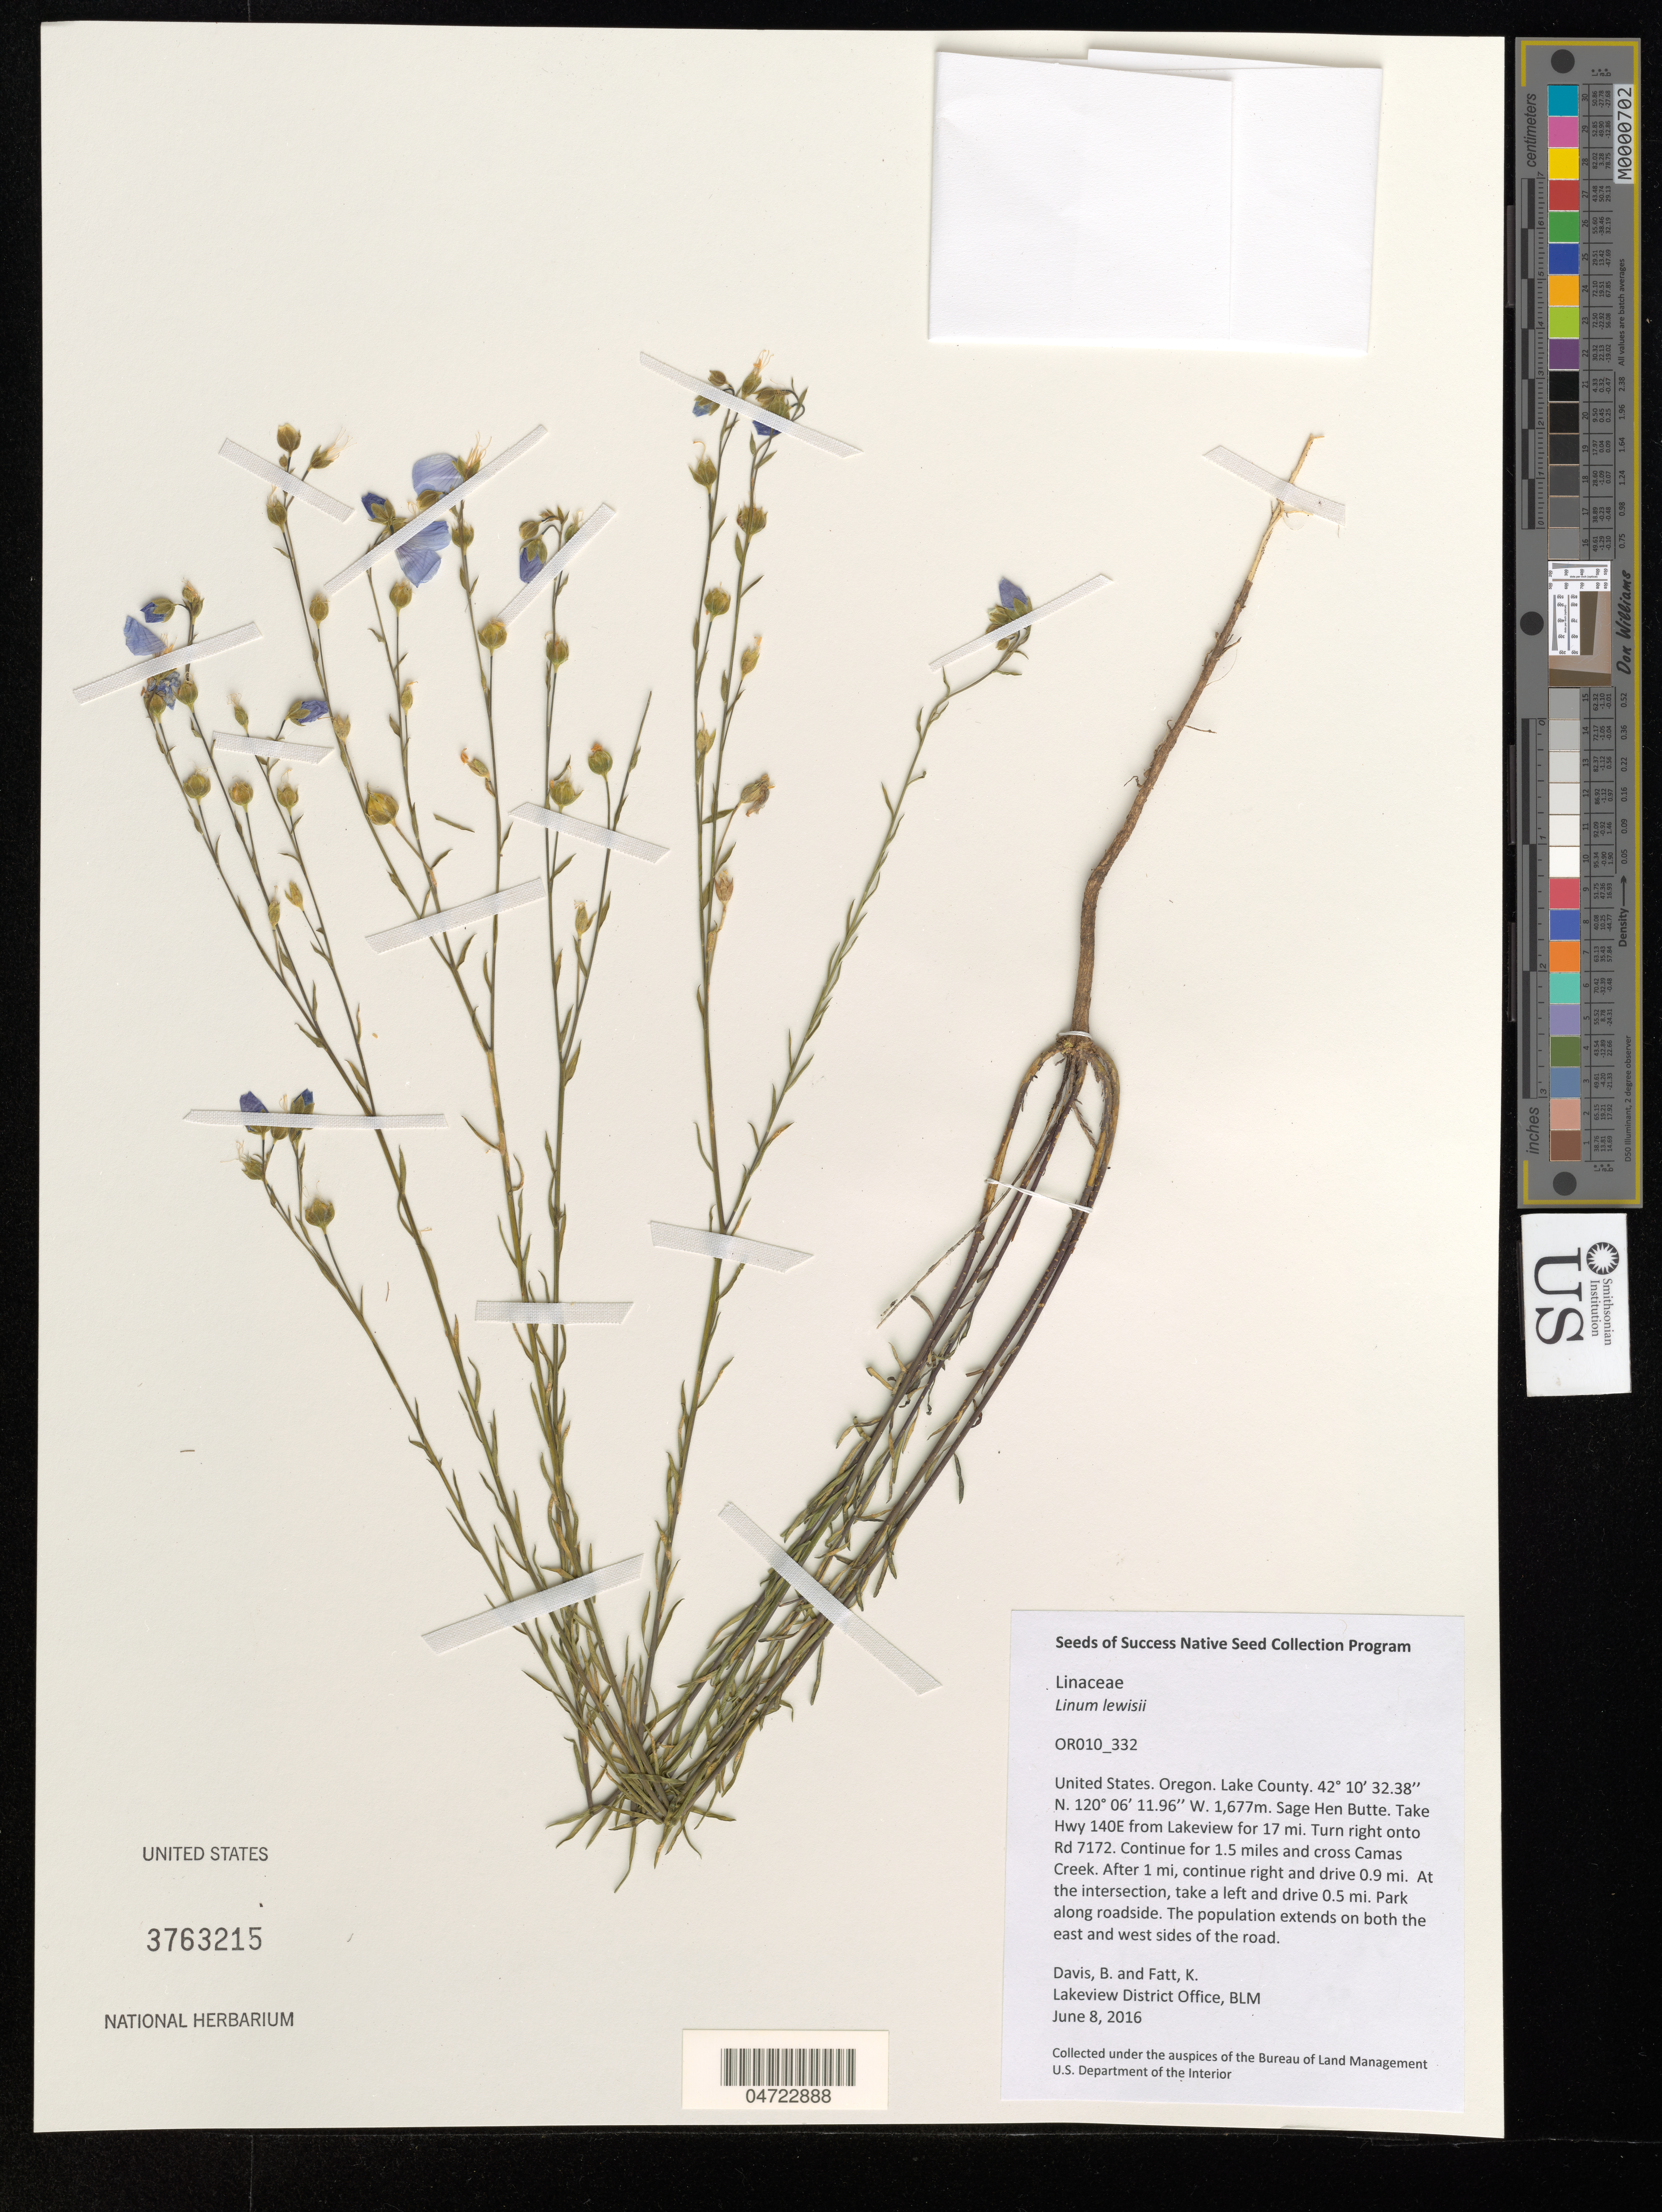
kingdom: Plantae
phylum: Tracheophyta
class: Magnoliopsida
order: Malpighiales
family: Linaceae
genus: Linum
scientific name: Linum lewisii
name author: Pursh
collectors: B. Davis & K. Fatt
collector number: OR010_332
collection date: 2016-06-08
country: United States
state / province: Oregon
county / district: Lake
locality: Lake County. Sage Hen Butte. Take Hwy 140E from Lakeview for 17 mi. Turn right onto Rd 7172. Continue for 1.5 miles and cross Camas Creek. After 1 mi, continue right and drive 0.9 mi. At the intersection, take a left and drive 0.5 mi. Park along roadside. The population extends on both the east and west sides of the road.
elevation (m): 1677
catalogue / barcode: US 3763215